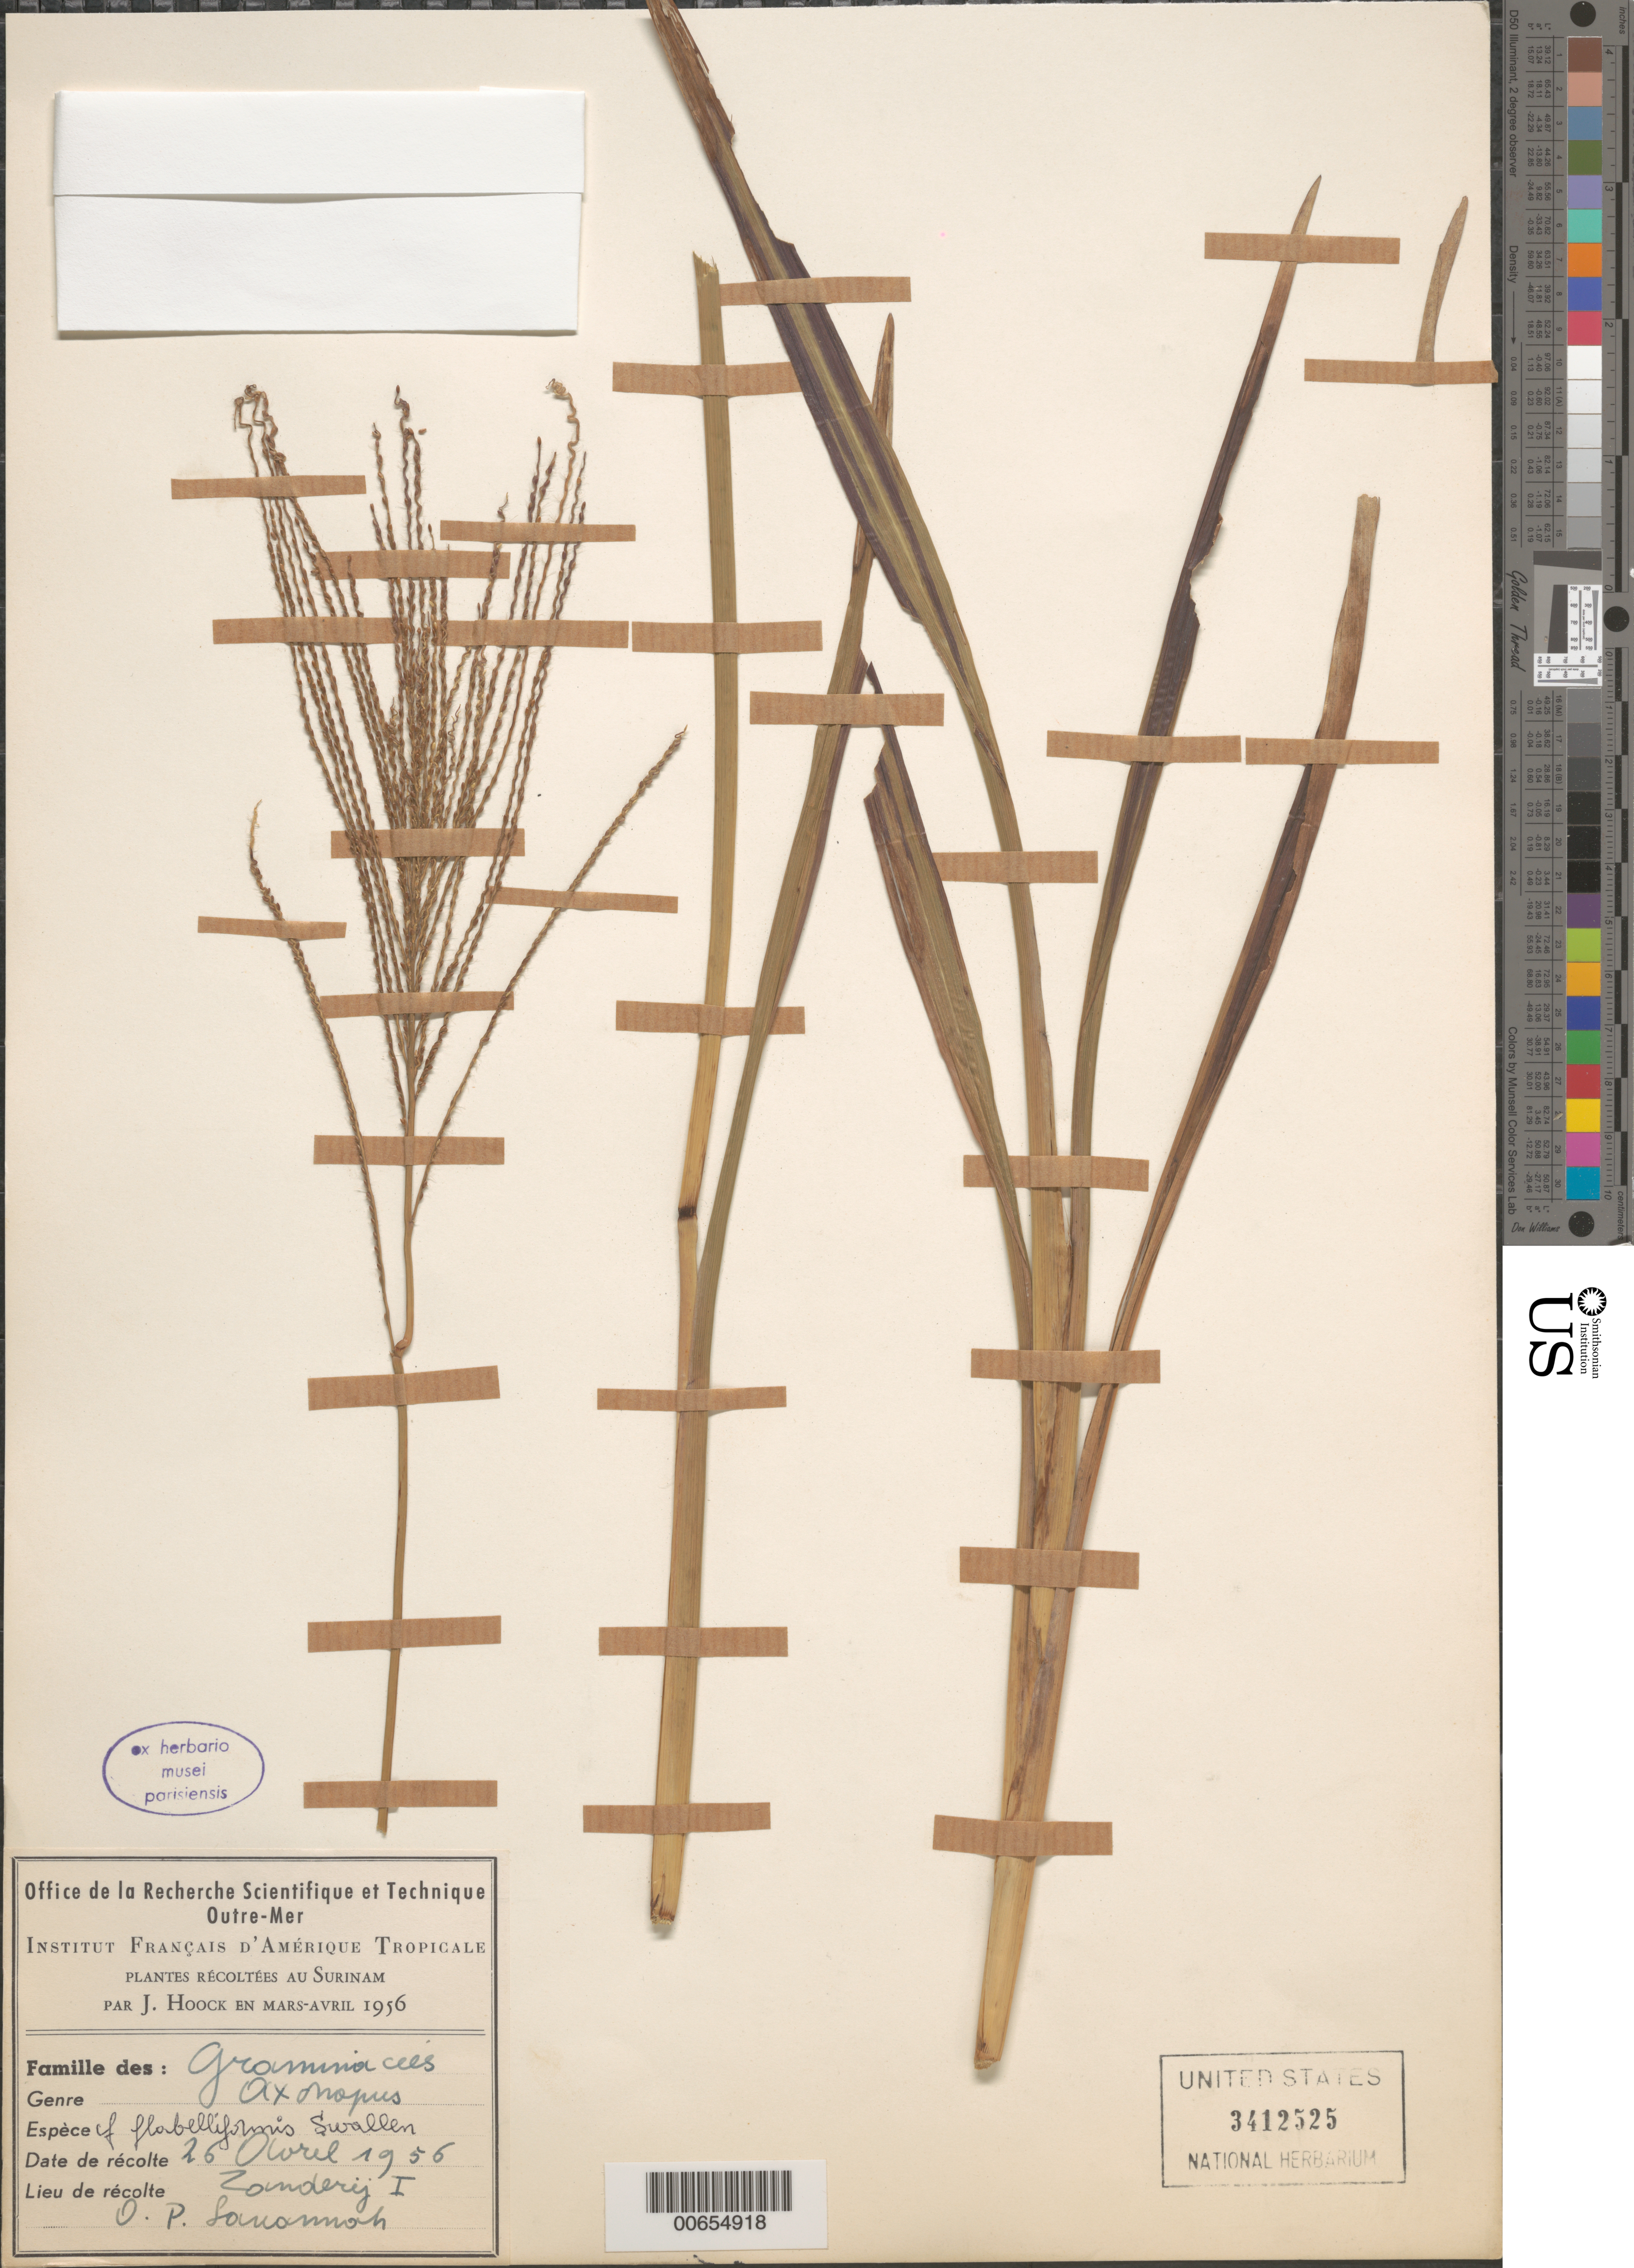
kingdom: Plantae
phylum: Tracheophyta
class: Liliopsida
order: Poales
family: Poaceae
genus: Axonopus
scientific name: Axonopus flabelliformis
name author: Swallen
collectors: J. Hoock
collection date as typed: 26-Apr-56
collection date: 1956-04-26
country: Suriname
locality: Zanderij I, O.P. Savanna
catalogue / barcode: US 3412525